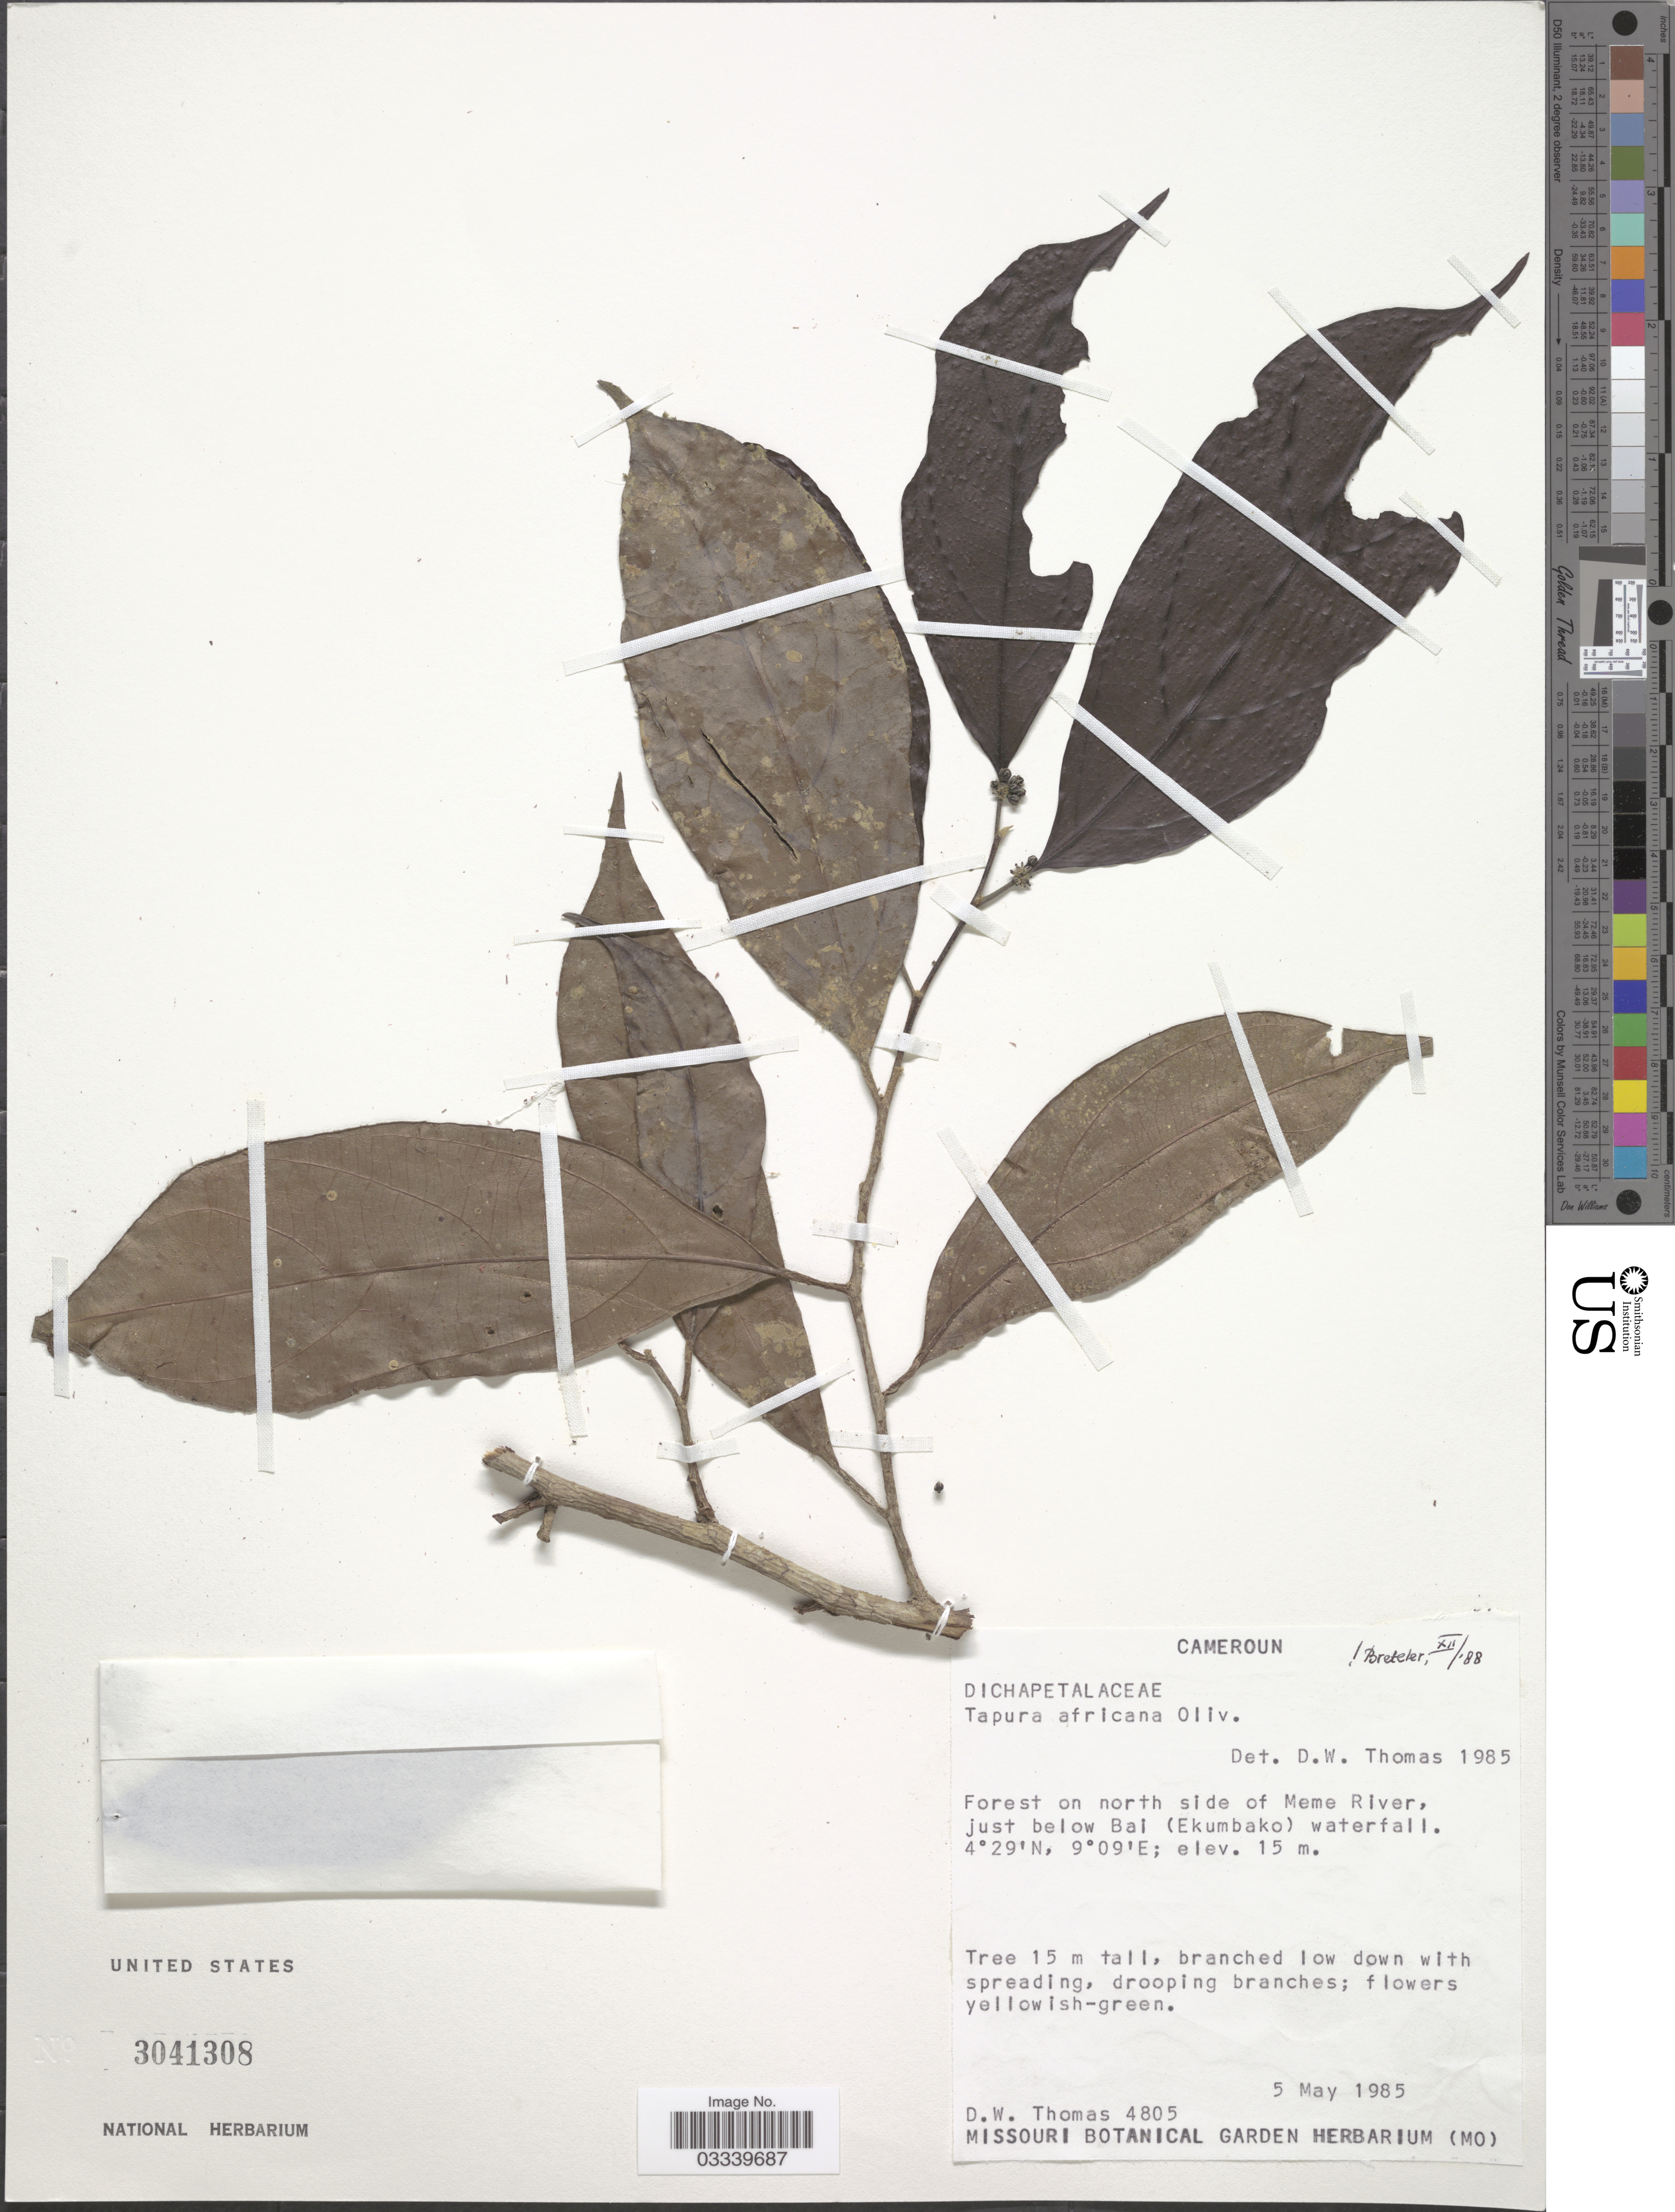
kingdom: Plantae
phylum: Tracheophyta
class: Magnoliopsida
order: Malpighiales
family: Dichapetalaceae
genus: Tapura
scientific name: Tapura africana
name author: Oliv.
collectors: D. W. Thomas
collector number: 4805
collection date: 1985-05-05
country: Cameroon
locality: Forest on north side of Meme River, just below Bai (Ekumbako) waterfall.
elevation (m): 15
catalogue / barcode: US 3041308